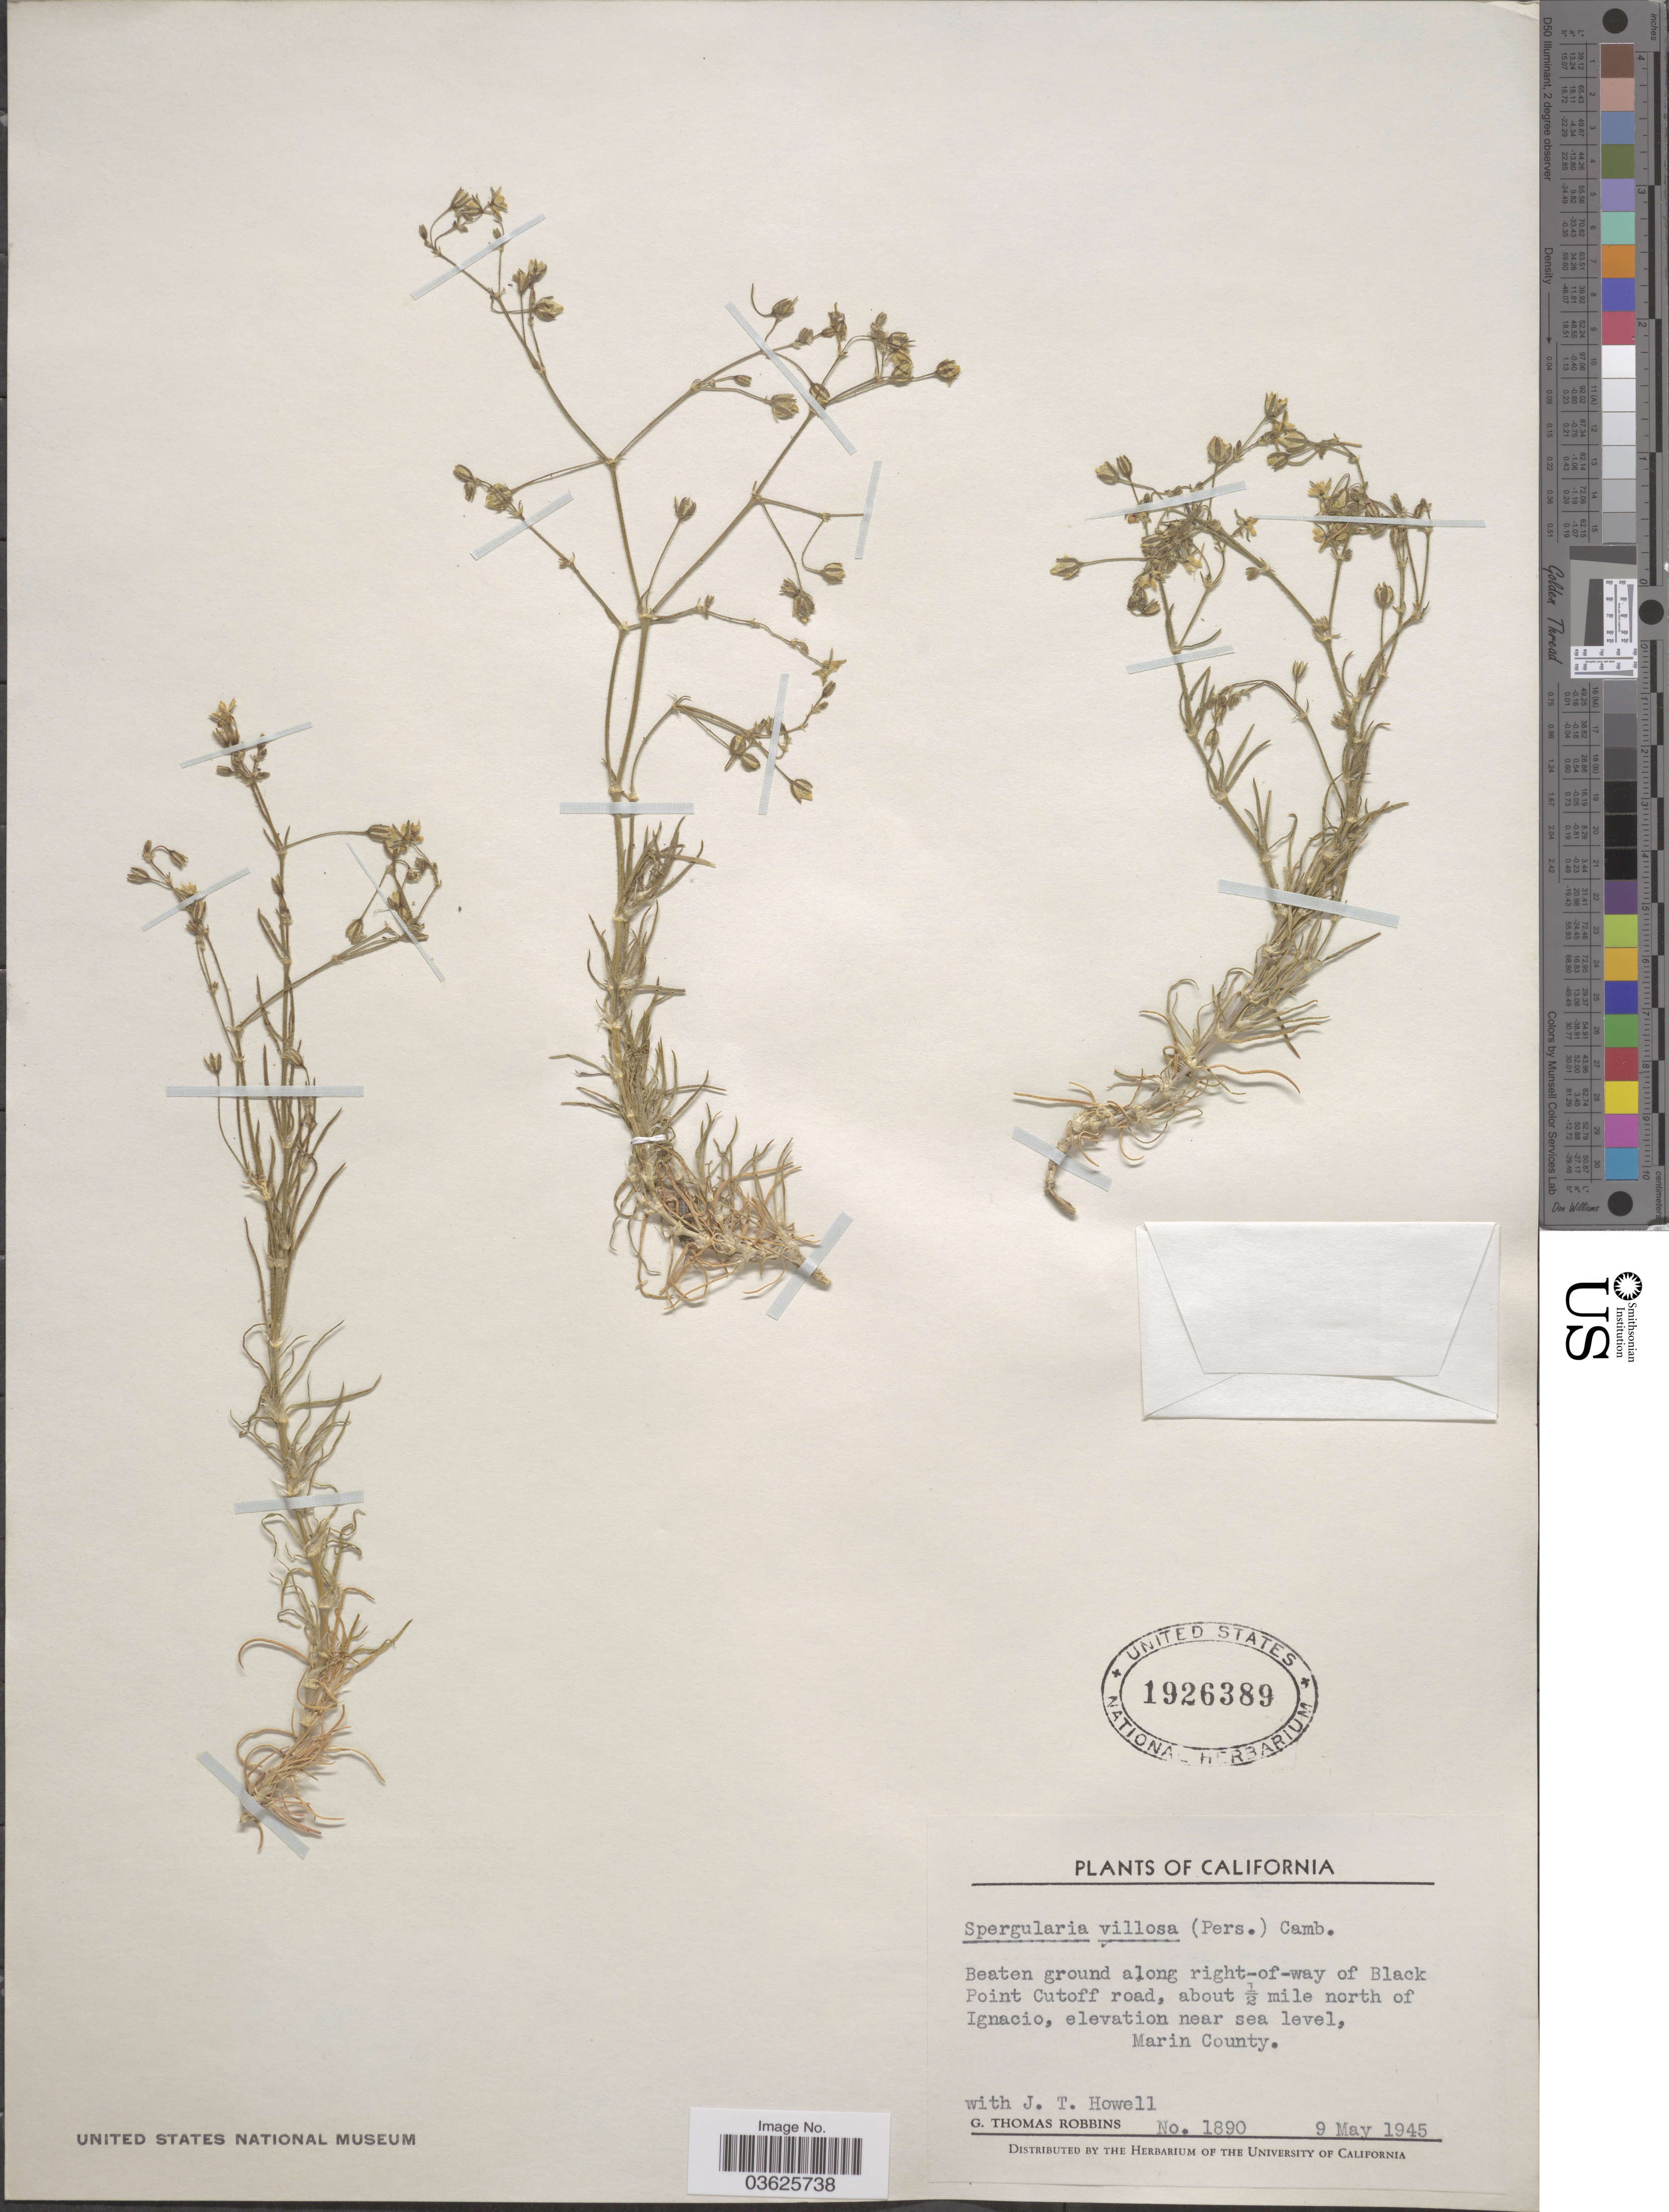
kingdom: Plantae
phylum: Tracheophyta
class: Magnoliopsida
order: Caryophyllales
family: Caryophyllaceae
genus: Spergularia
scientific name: Spergularia villosa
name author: (Pers.) Cambess.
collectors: G. T. Robbins & J. T. Howell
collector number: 1890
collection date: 1945-05-09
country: United States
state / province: California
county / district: Marin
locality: Beaten ground along right-of-way of Black Point Cutoff road, about ½ mile north of Ignacio. Marin County.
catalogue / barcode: US 1926389